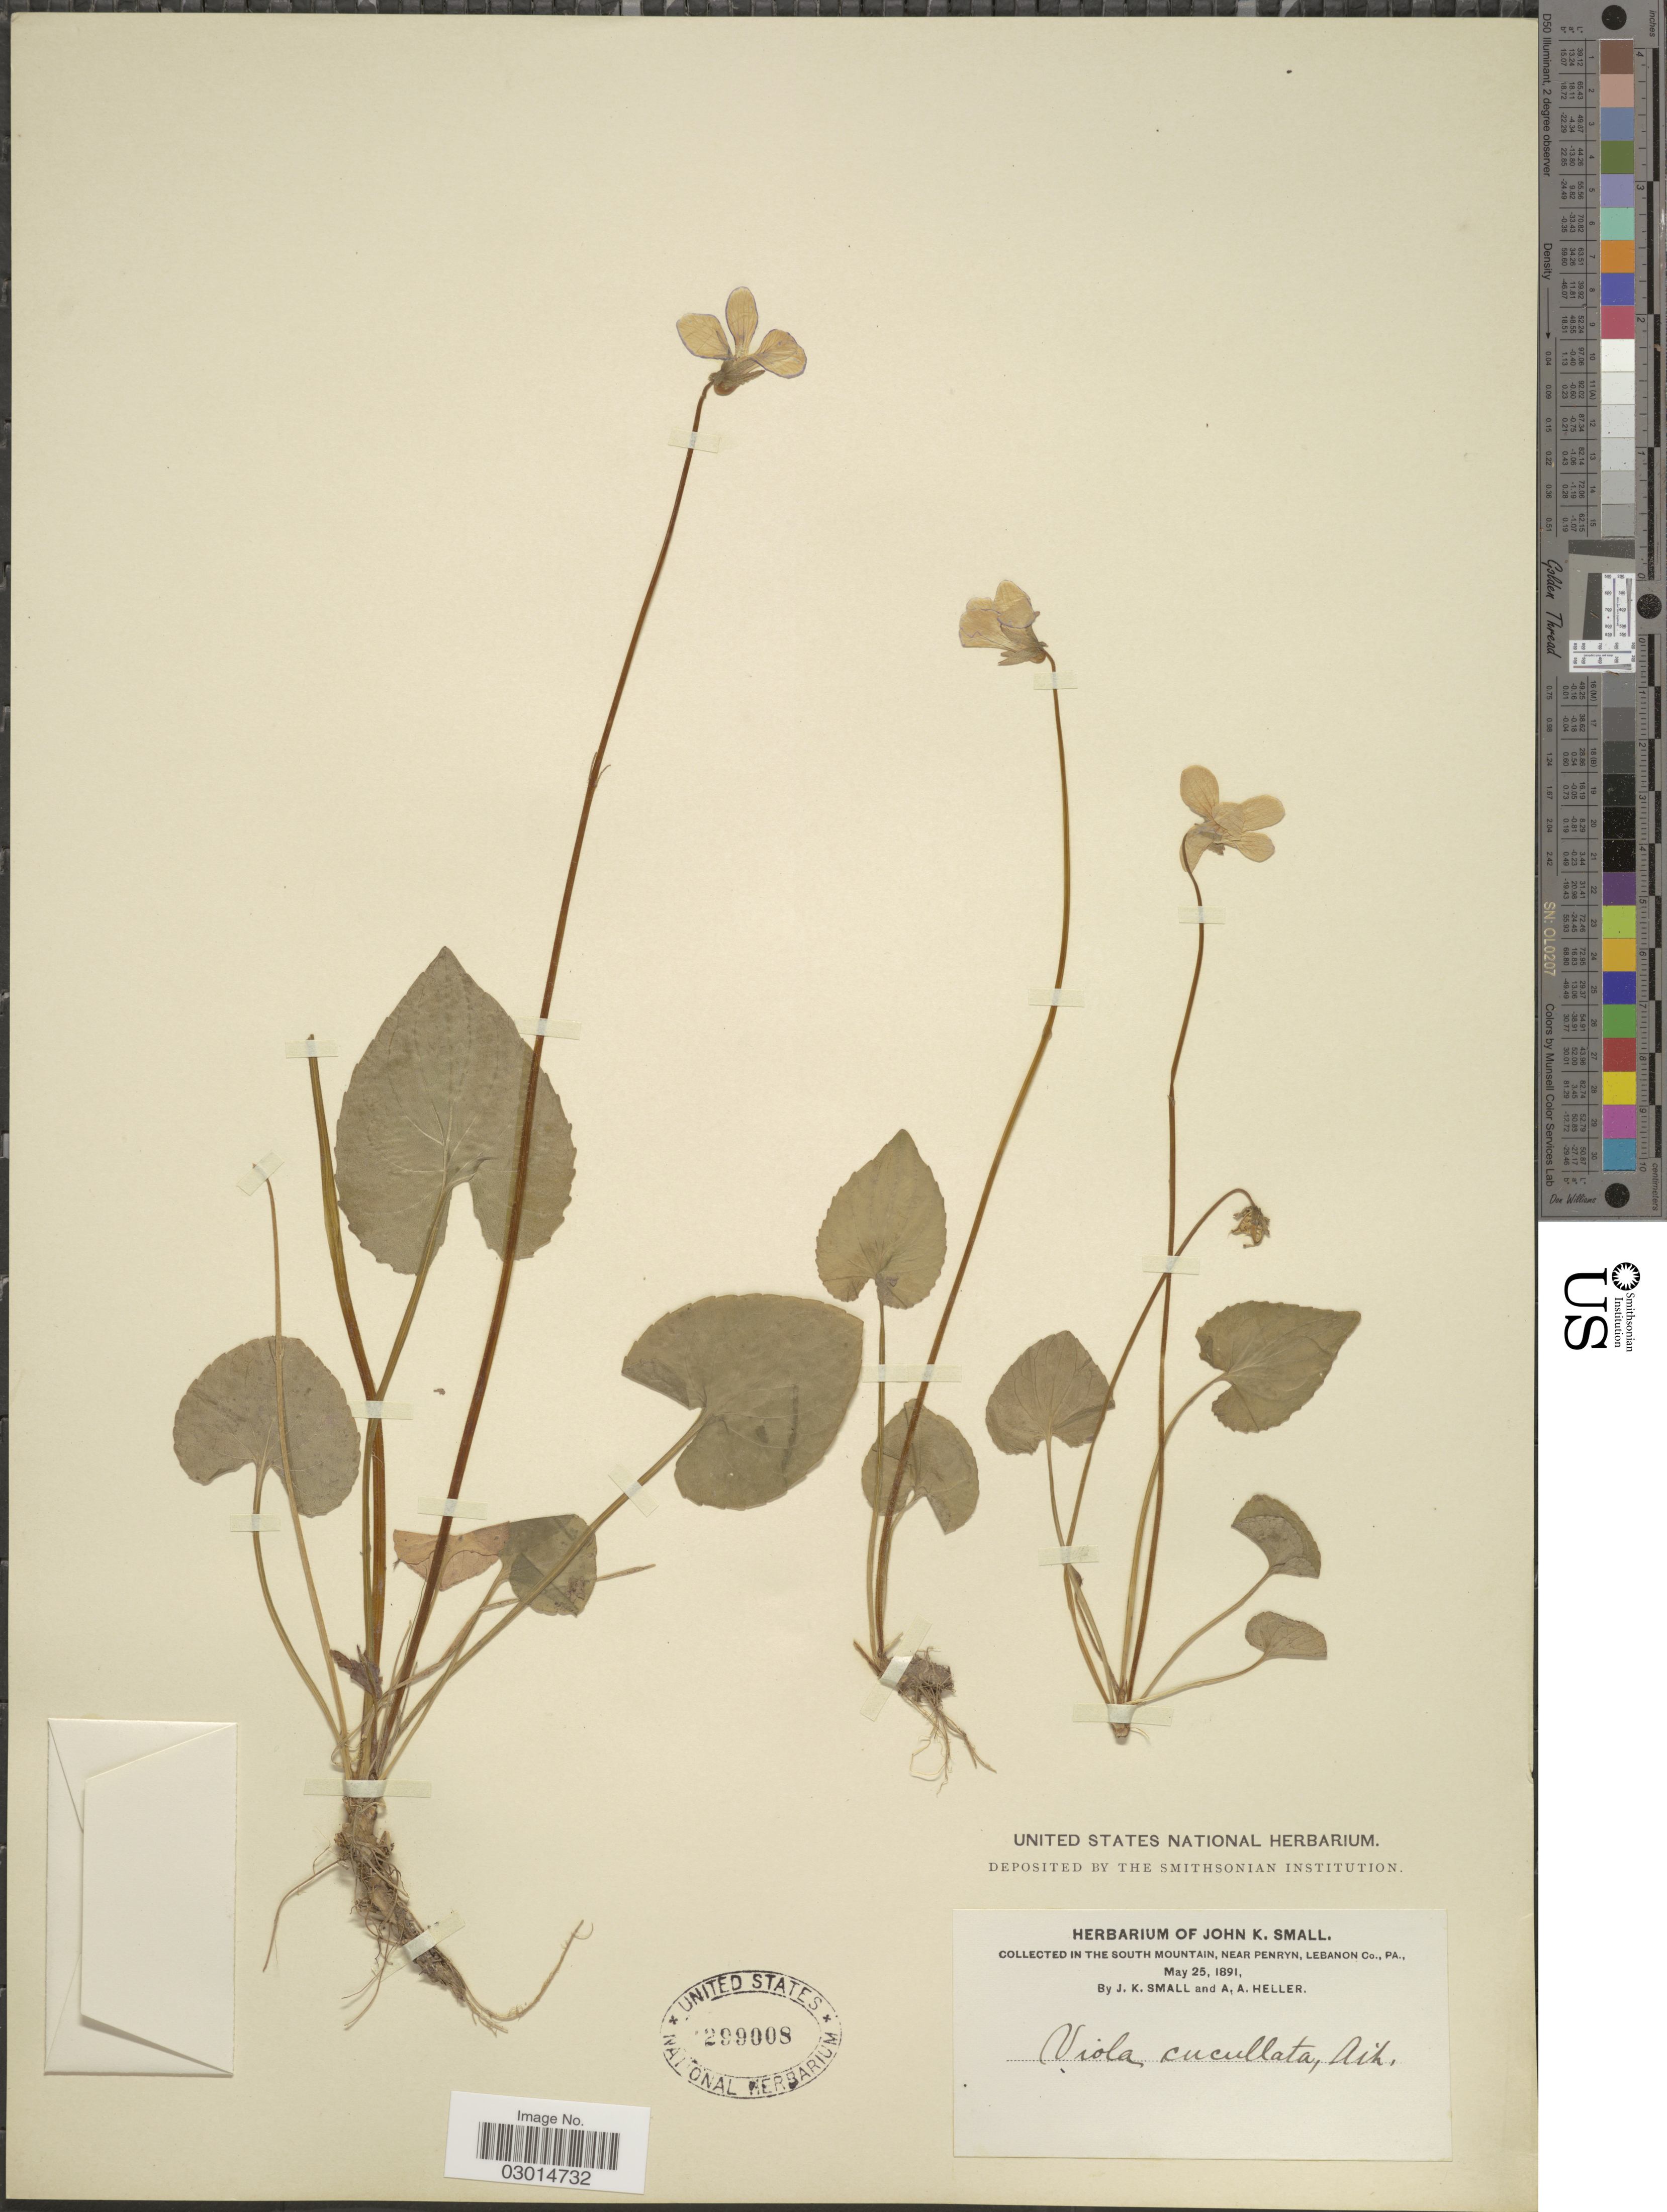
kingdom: Plantae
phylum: Tracheophyta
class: Magnoliopsida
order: Malpighiales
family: Violaceae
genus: Viola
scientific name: Viola cucullata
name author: Aiton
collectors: J. K. Small & A. A. Heller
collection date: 1891-05-25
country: United States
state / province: Pennsylvania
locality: The South Mountain, near Penryn, Lebanon Co.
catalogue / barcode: US 299008